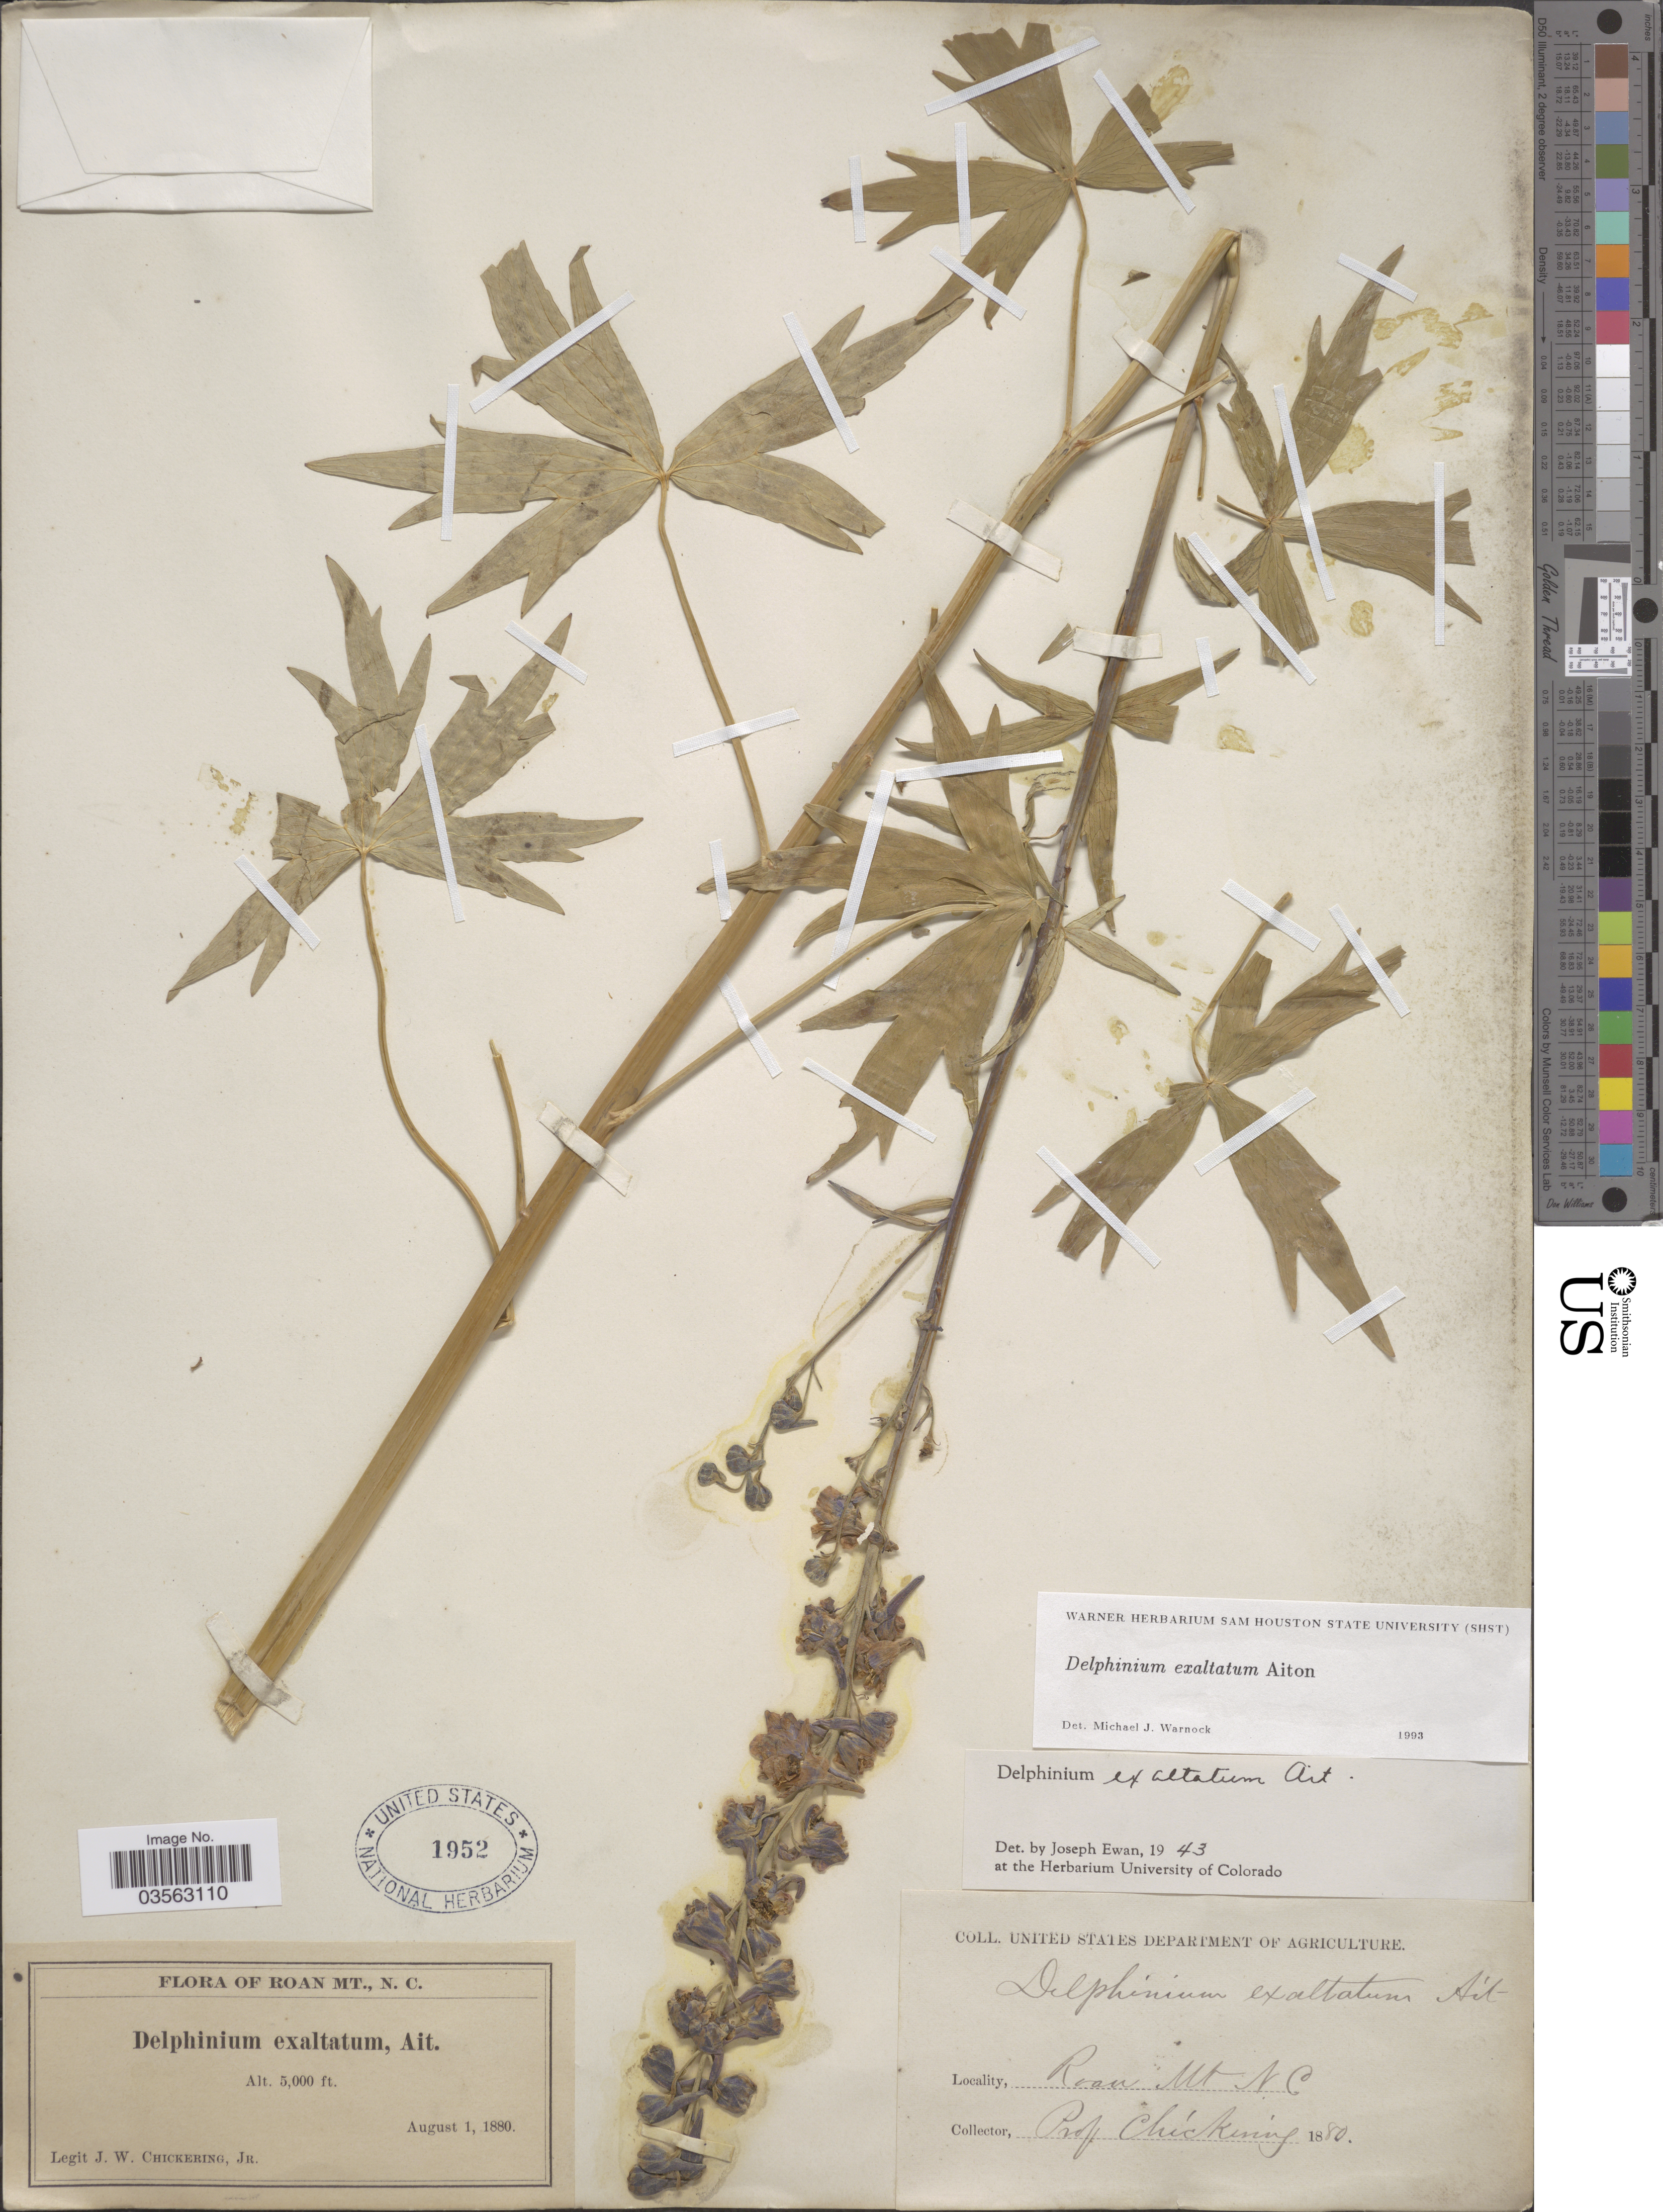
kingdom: Plantae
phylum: Tracheophyta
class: Magnoliopsida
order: Ranunculales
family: Ranunculaceae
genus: Delphinium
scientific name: Delphinium exaltatum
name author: Aiton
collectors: J. W. Chickering Jr.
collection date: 1880-08-01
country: United States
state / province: North Carolina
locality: Roan Mt.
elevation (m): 1524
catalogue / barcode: US 1952